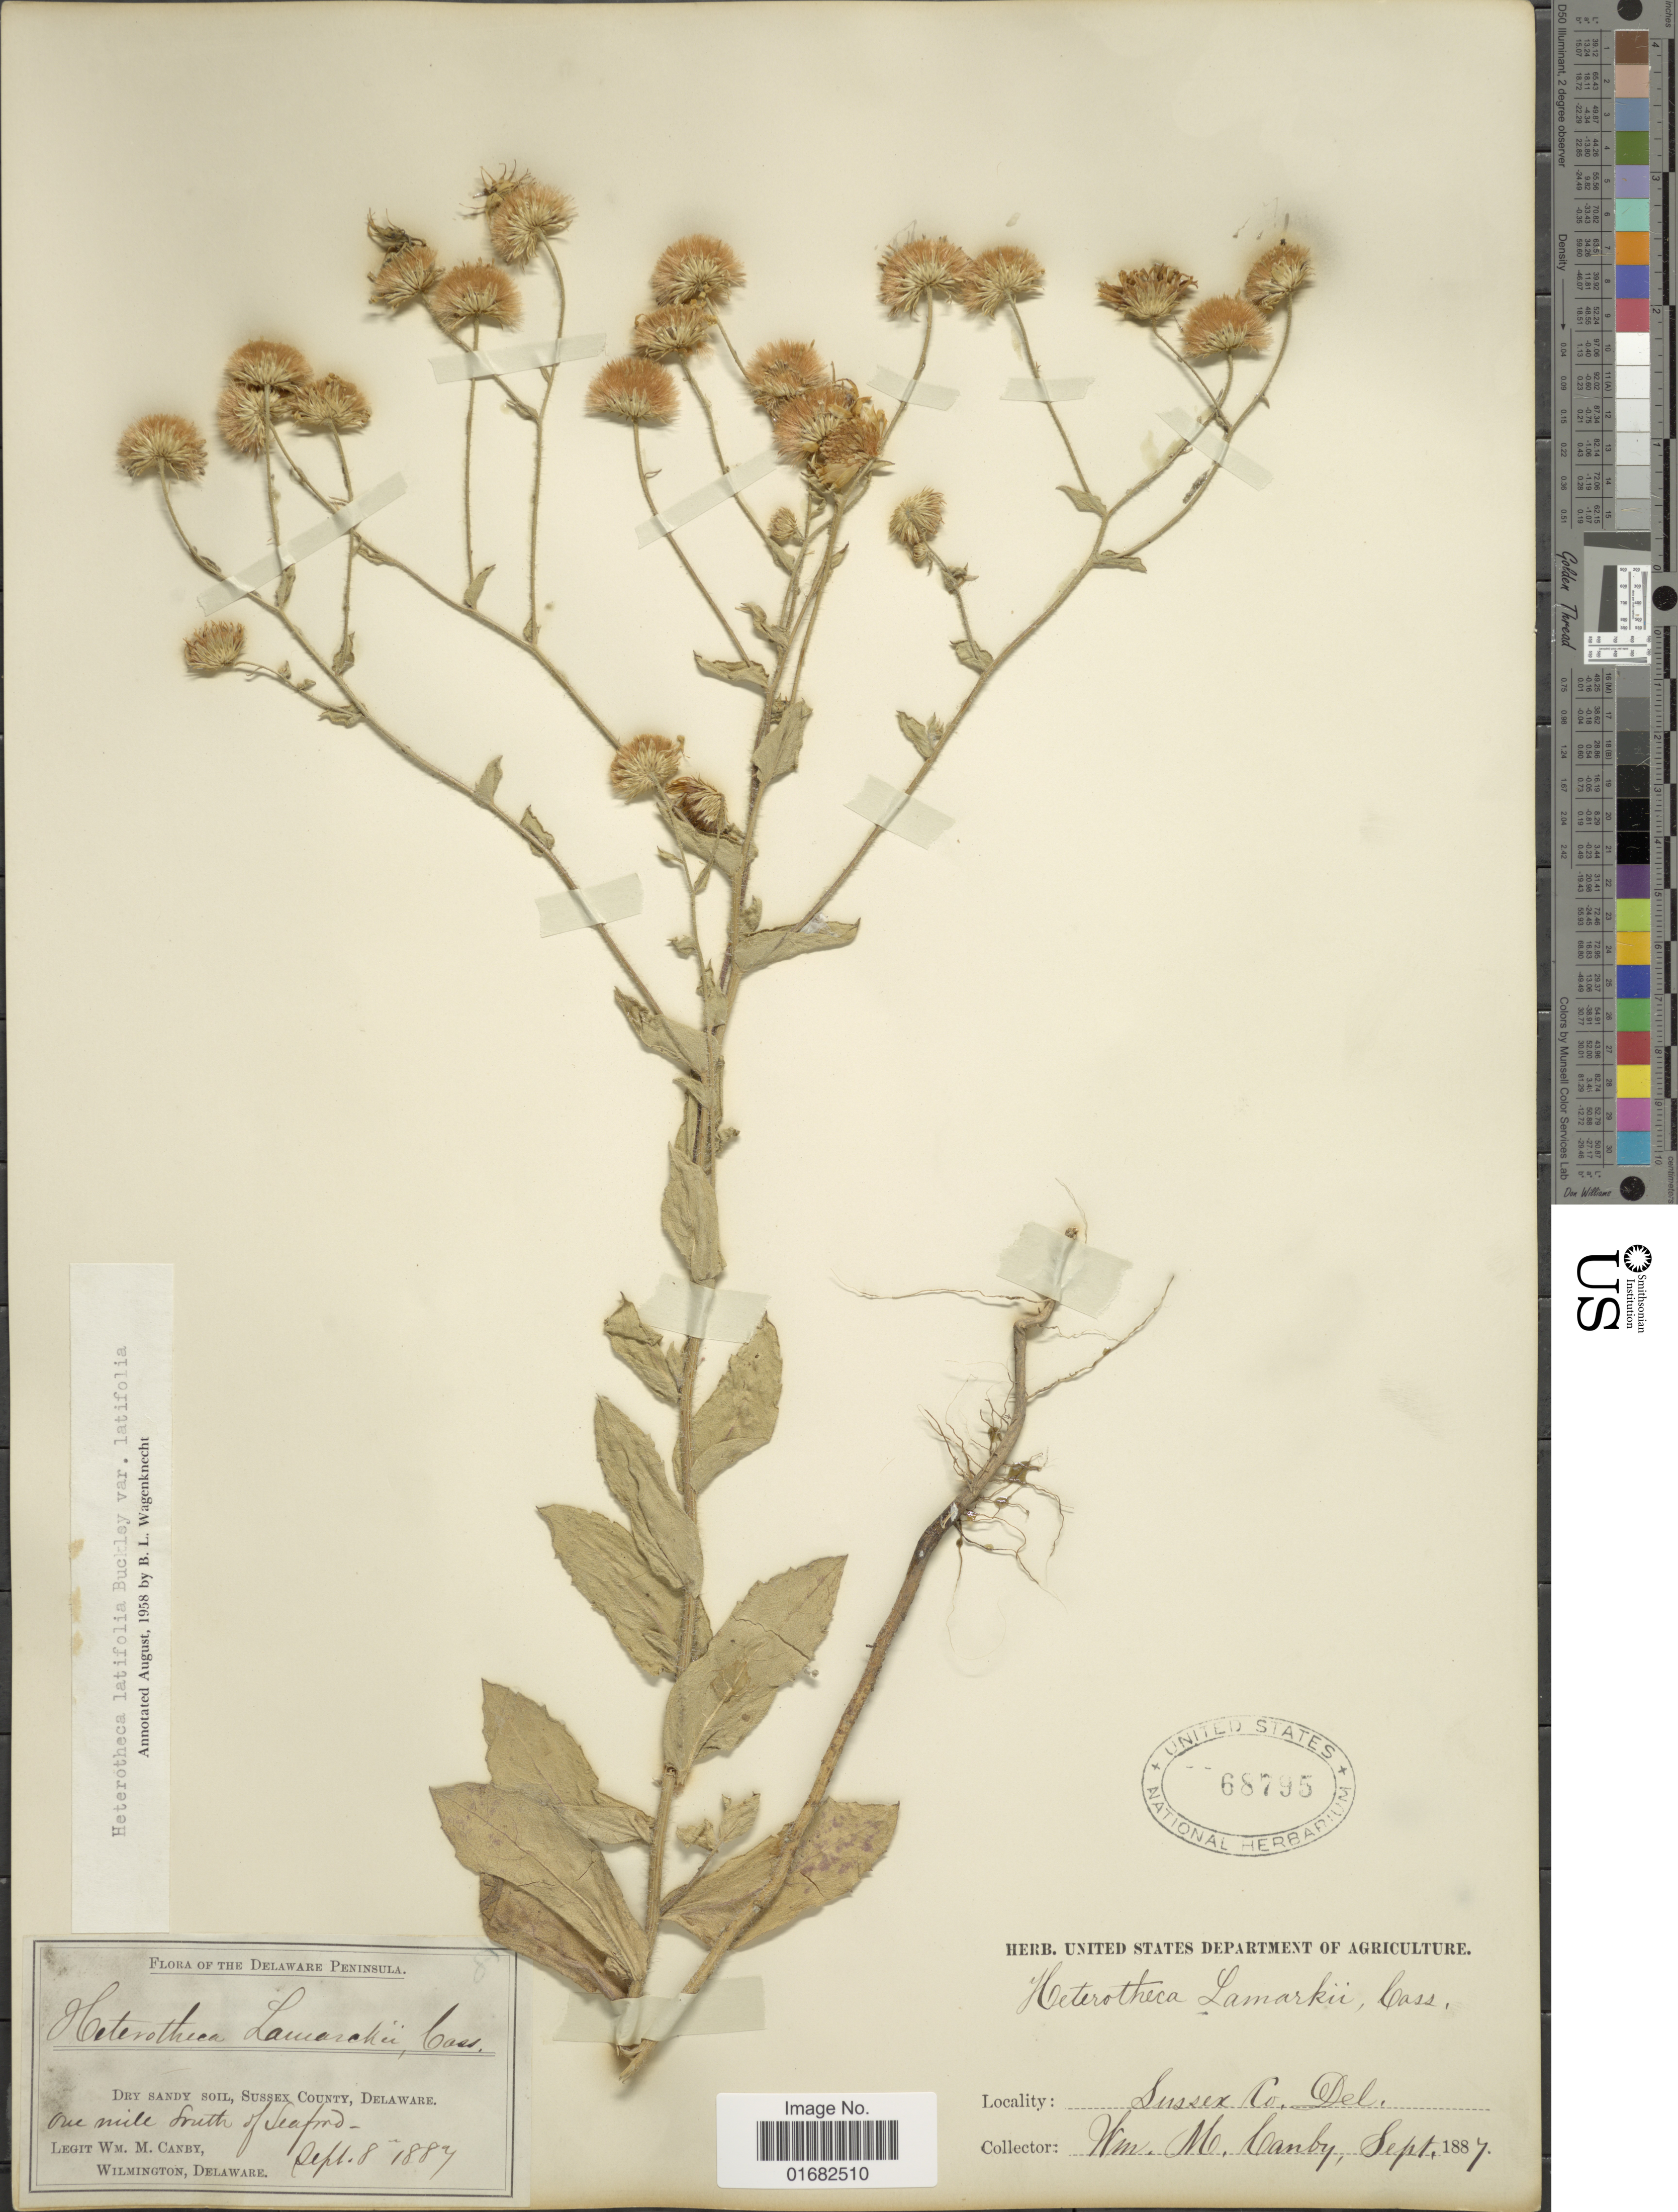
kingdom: Plantae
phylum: Tracheophyta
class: Magnoliopsida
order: Asterales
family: Asteraceae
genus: Heterotheca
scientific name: Heterotheca latifolia var. latifolia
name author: Buckley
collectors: W. M. Canby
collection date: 1887-09-08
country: United States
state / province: Delaware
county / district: Sussex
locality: Delaware Peninsula. Sussex County. One mile South of Seaford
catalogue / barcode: US 68795